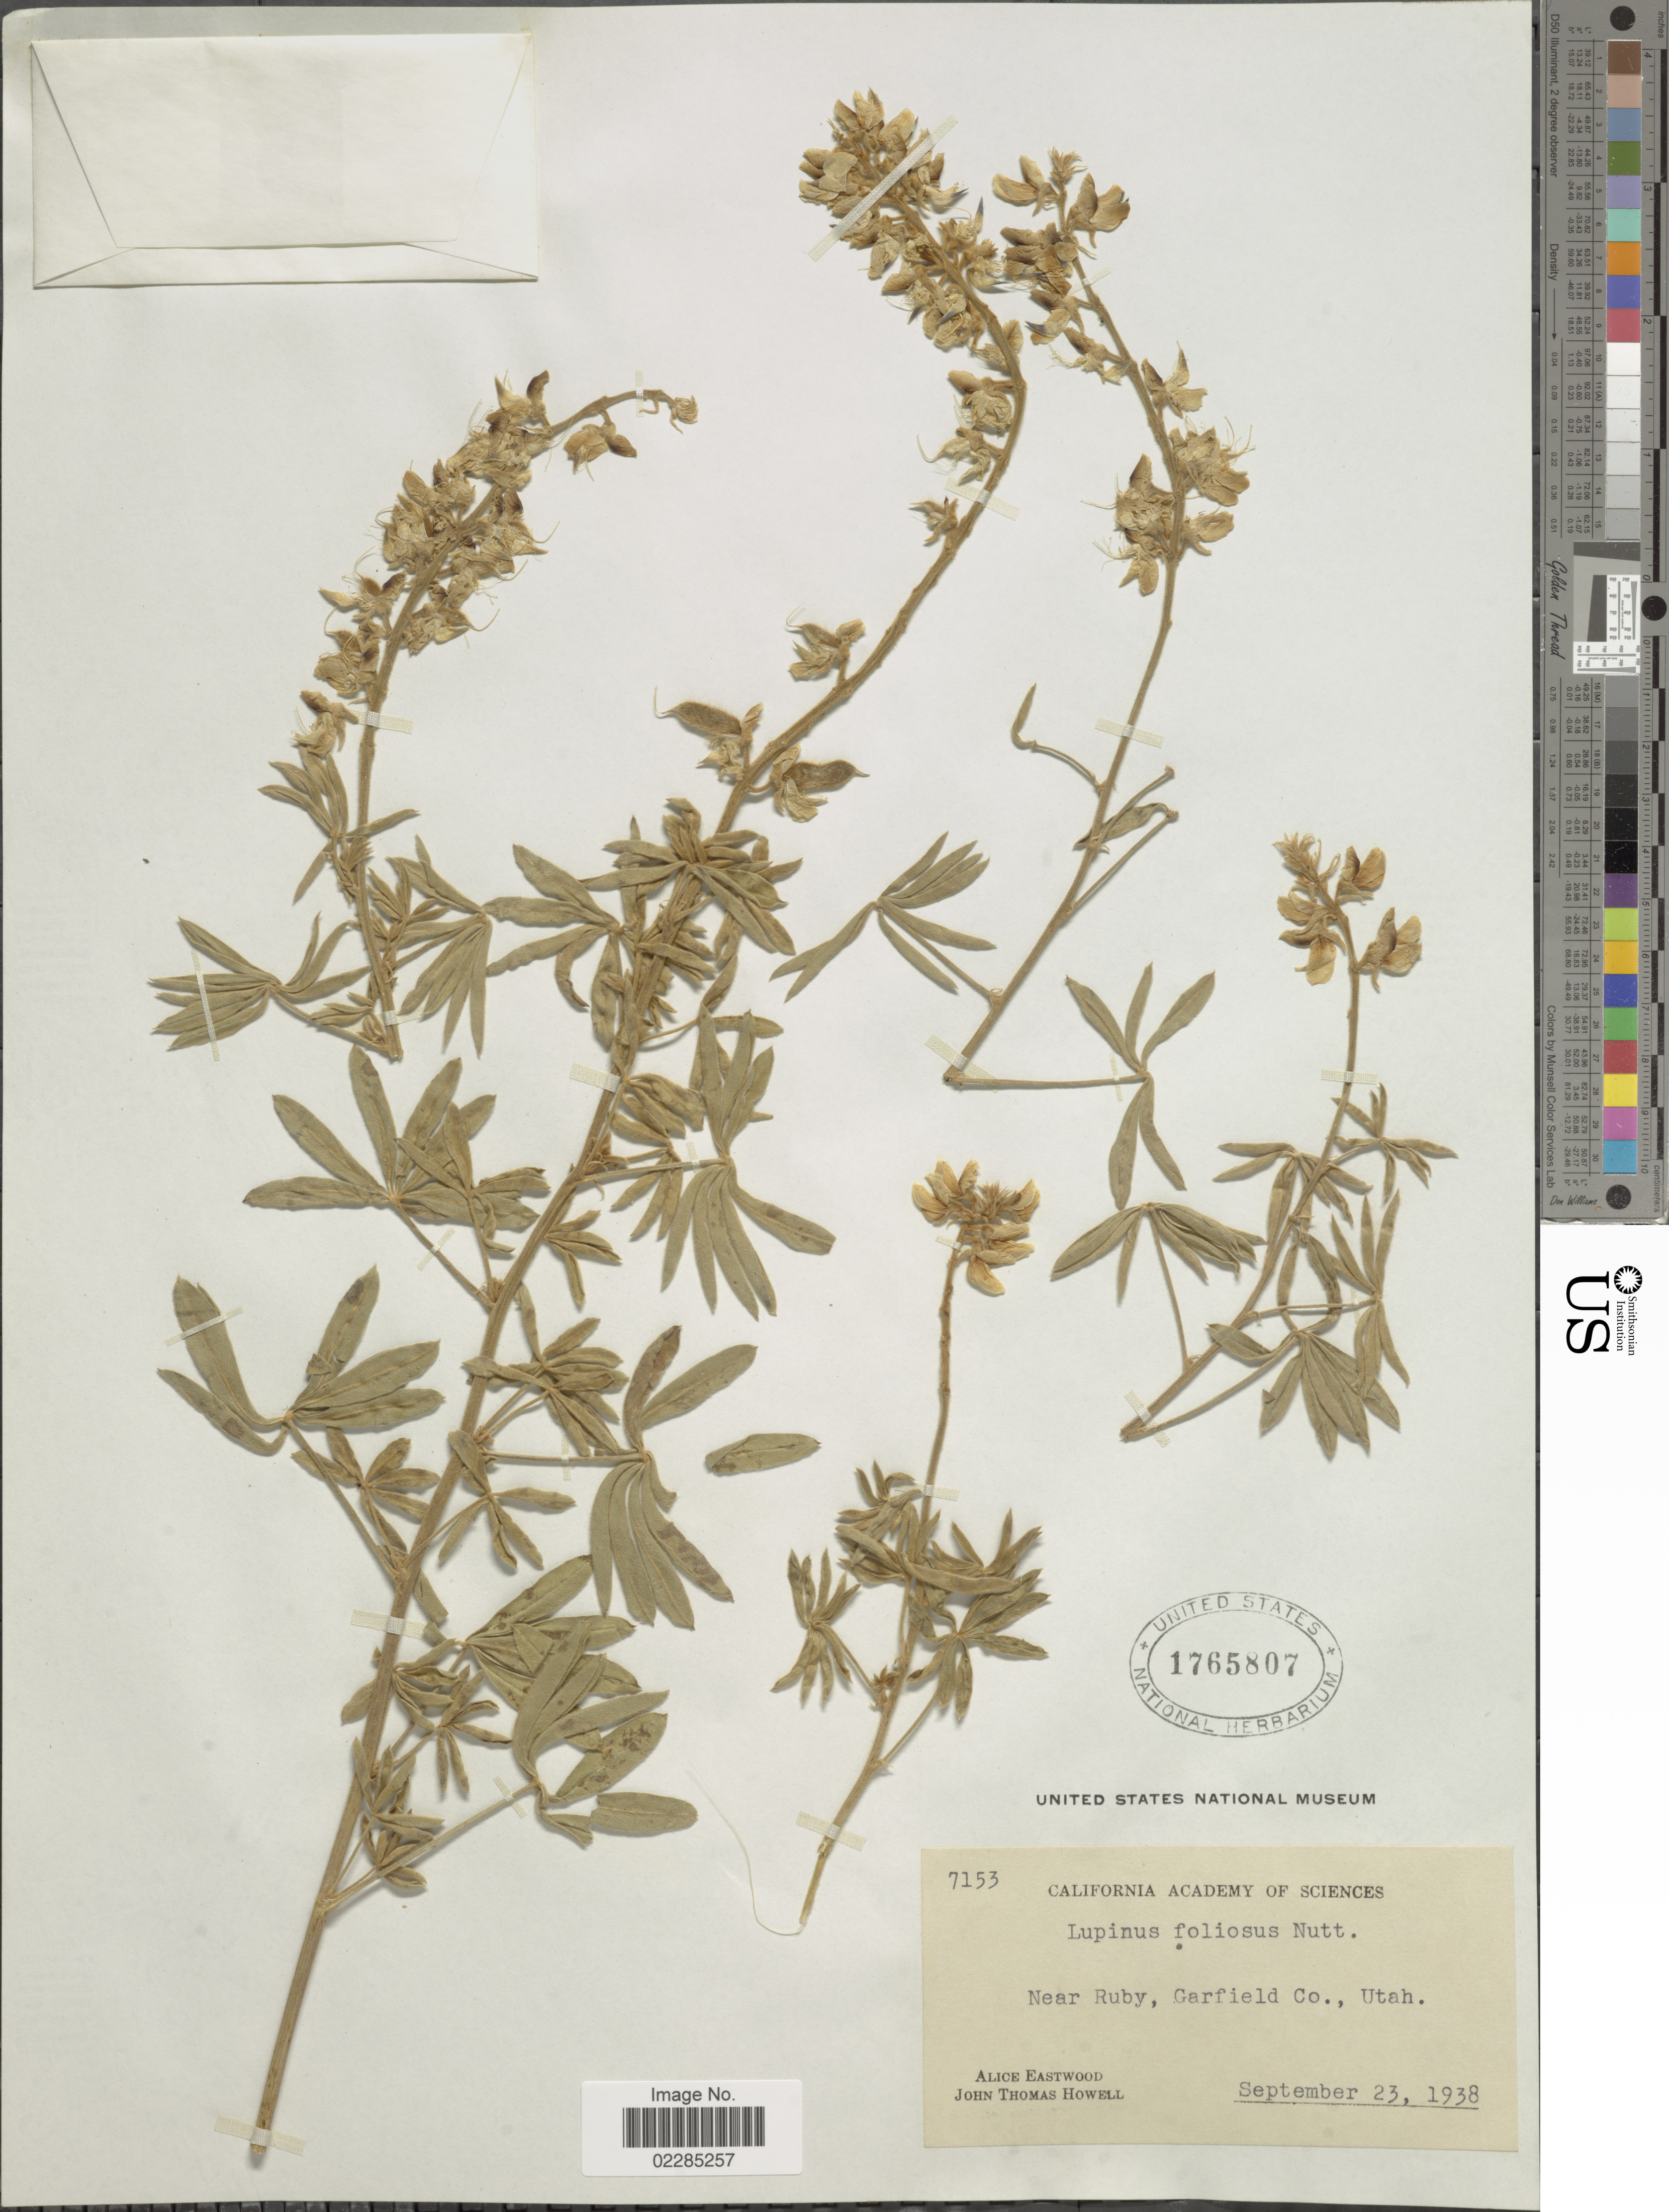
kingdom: Plantae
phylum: Tracheophyta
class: Magnoliopsida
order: Fabales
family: Fabaceae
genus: Lupinus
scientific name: Lupinus foliosus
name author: Hook.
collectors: A. Eastwood & J. T. Howell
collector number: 7153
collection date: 1938-09-23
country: United States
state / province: Utah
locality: Near Ruby, Garfield Co.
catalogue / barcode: US 1765807